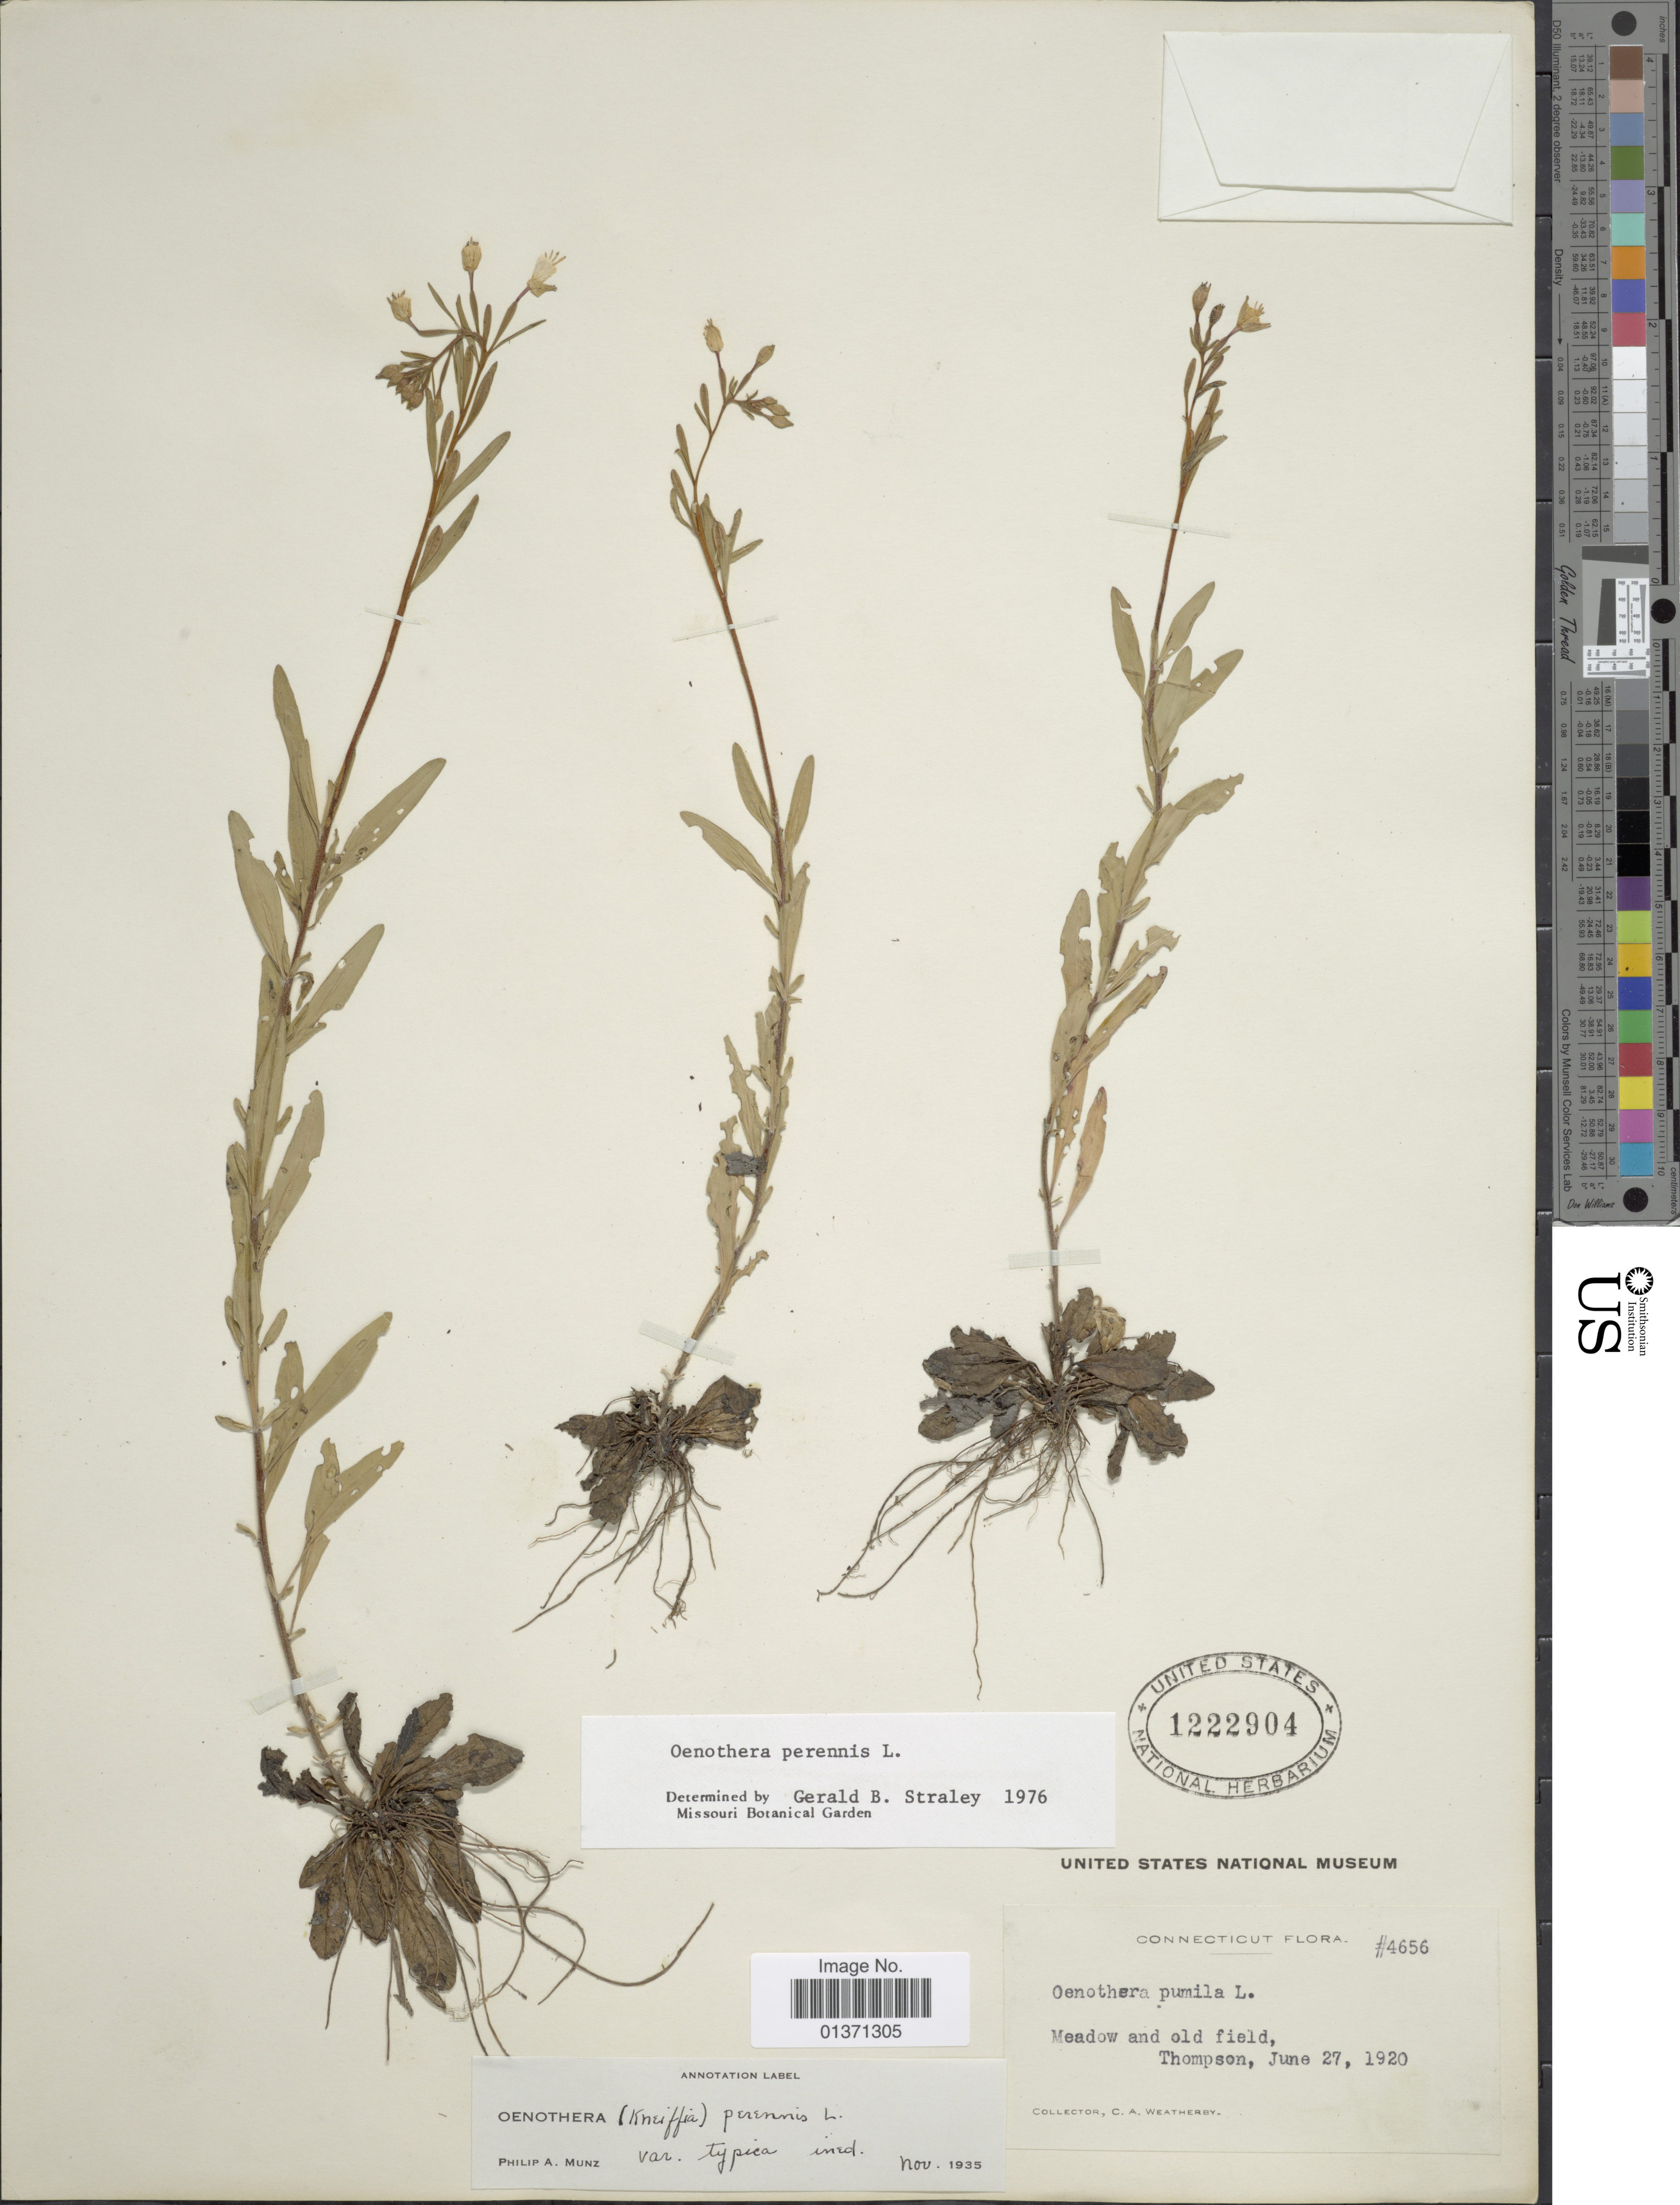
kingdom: Plantae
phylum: Tracheophyta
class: Magnoliopsida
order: Myrtales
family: Onagraceae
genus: Oenothera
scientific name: Oenothera perennis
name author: L.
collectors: C. A. Weatherby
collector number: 4656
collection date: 1920-06-27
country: United States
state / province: Connecticut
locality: Meadow and old field, Thompson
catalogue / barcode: US 1222904